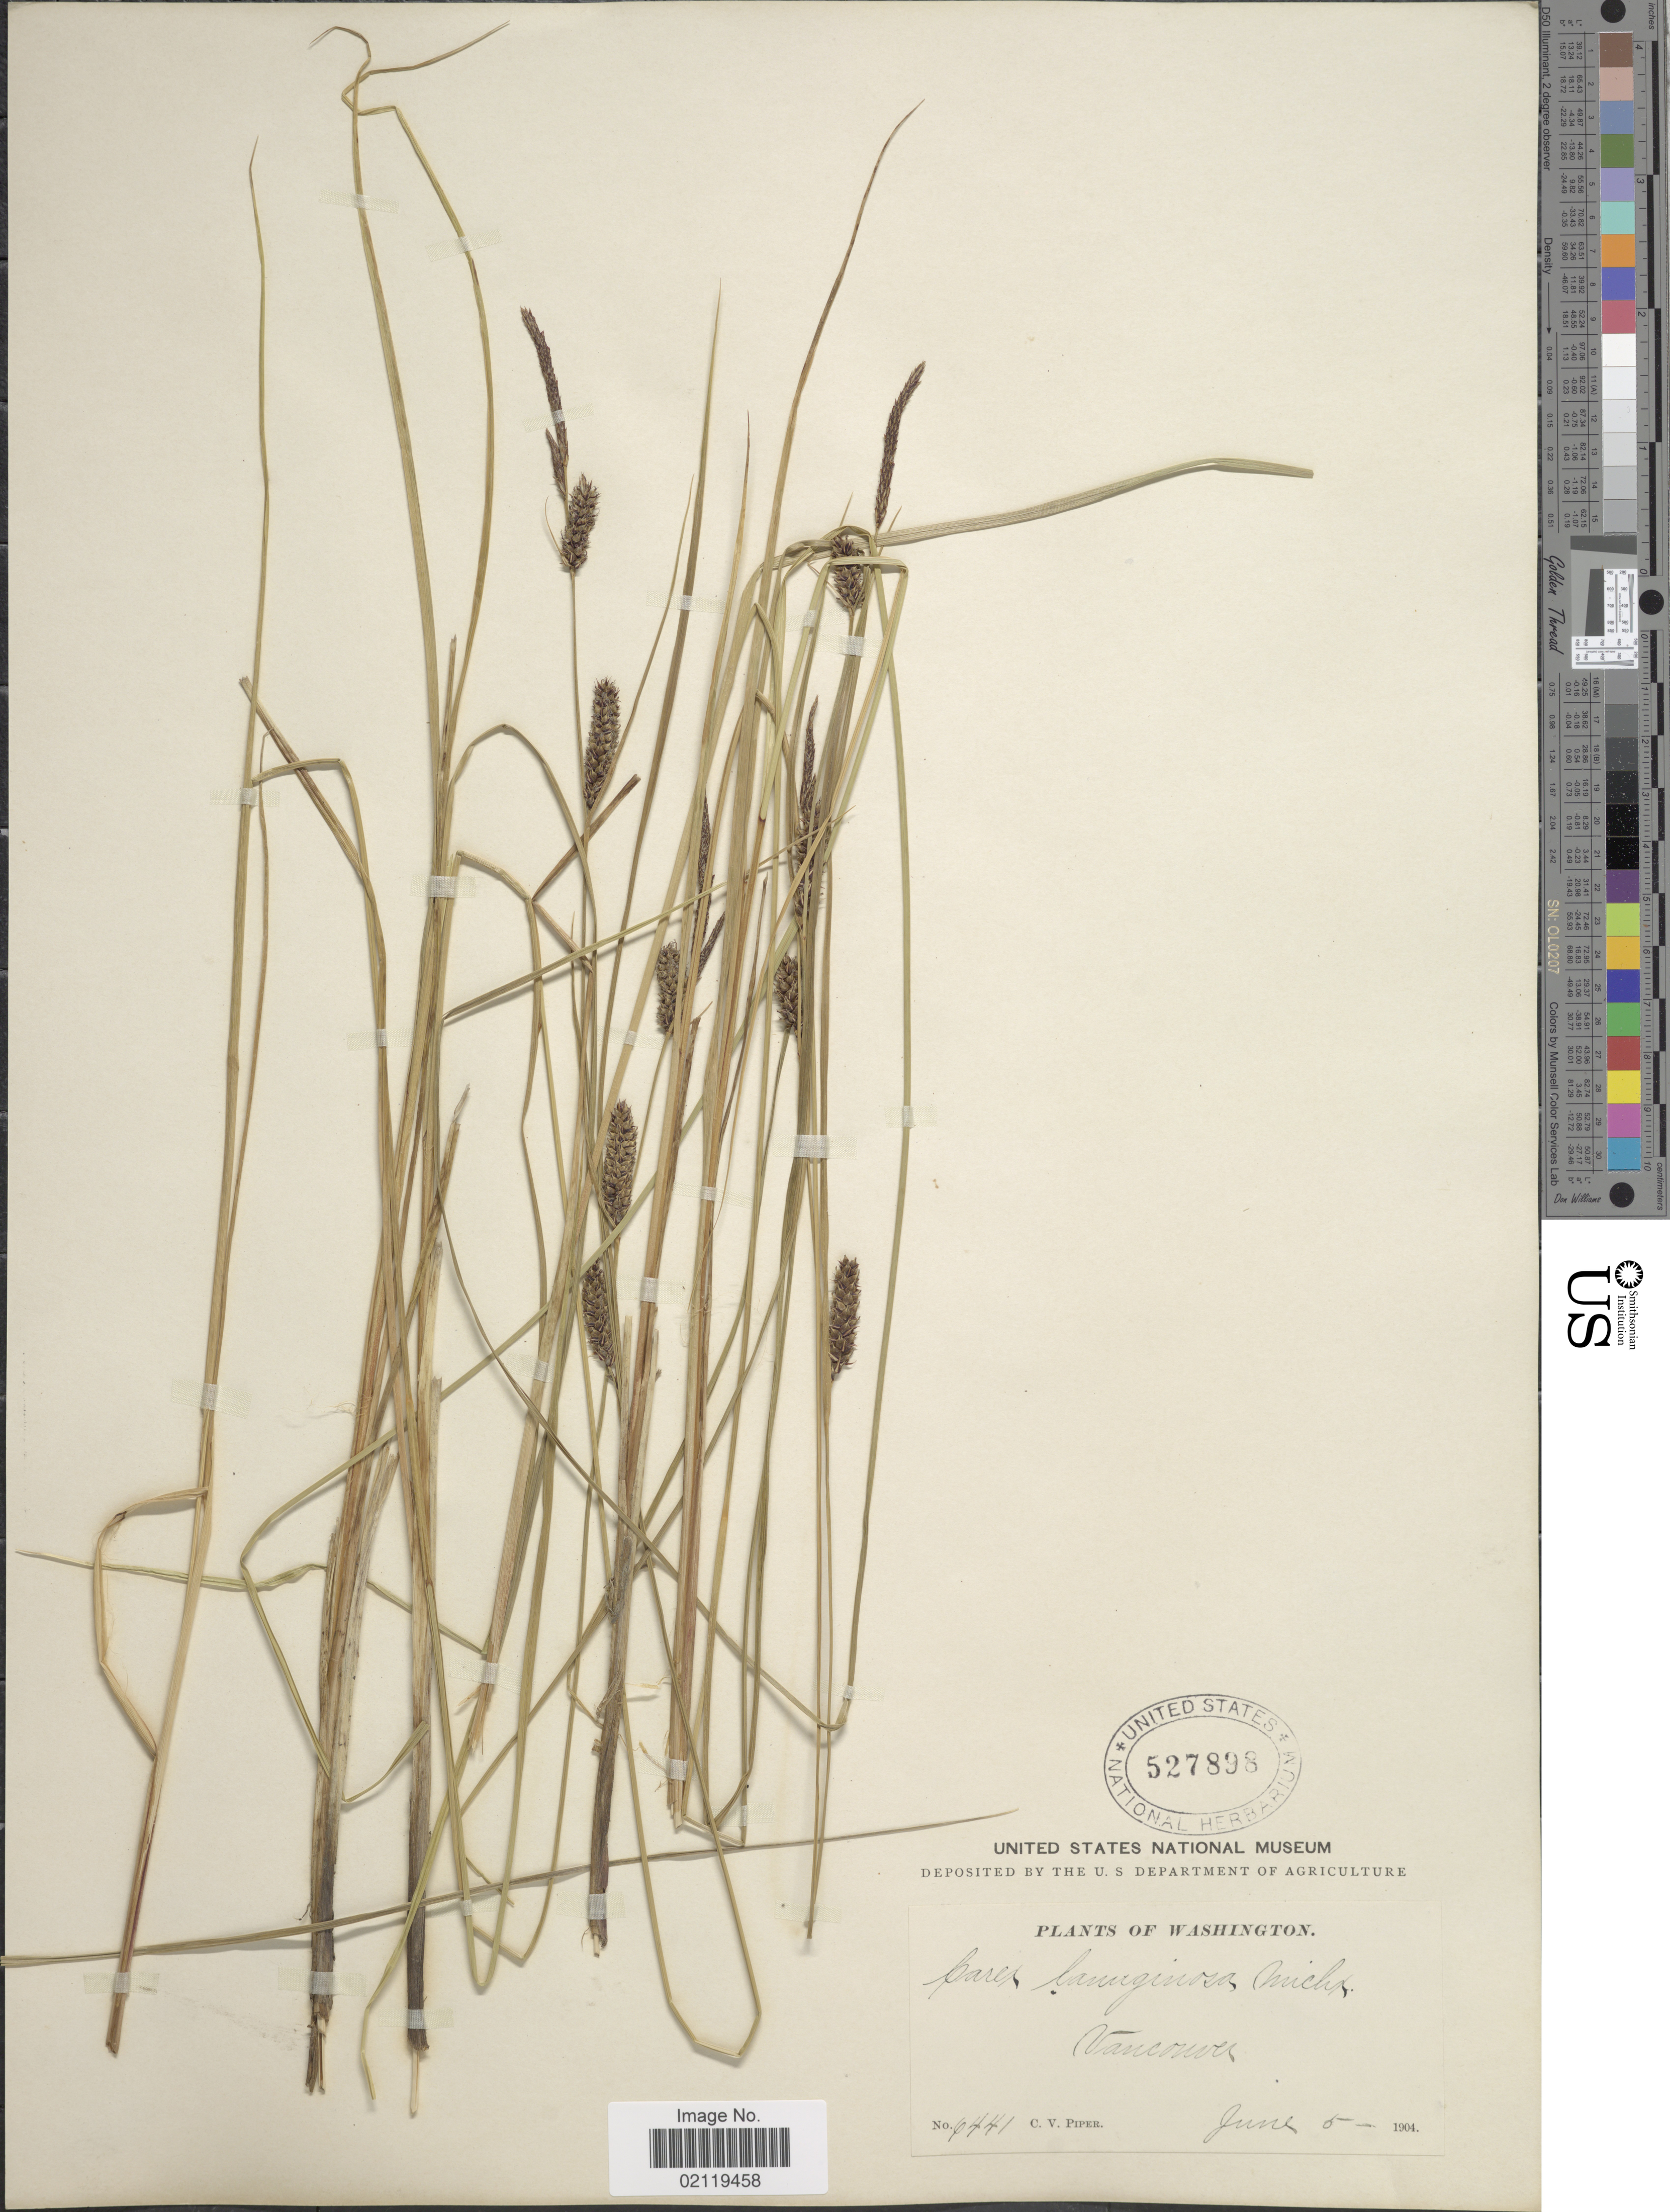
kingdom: Plantae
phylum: Tracheophyta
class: Liliopsida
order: Poales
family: Cyperaceae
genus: Carex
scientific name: Carex pellita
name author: Muhl. ex Willd.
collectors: C. V. Piper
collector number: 6441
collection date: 1904-06-05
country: United States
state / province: Washington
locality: Vancouver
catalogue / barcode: US 527898